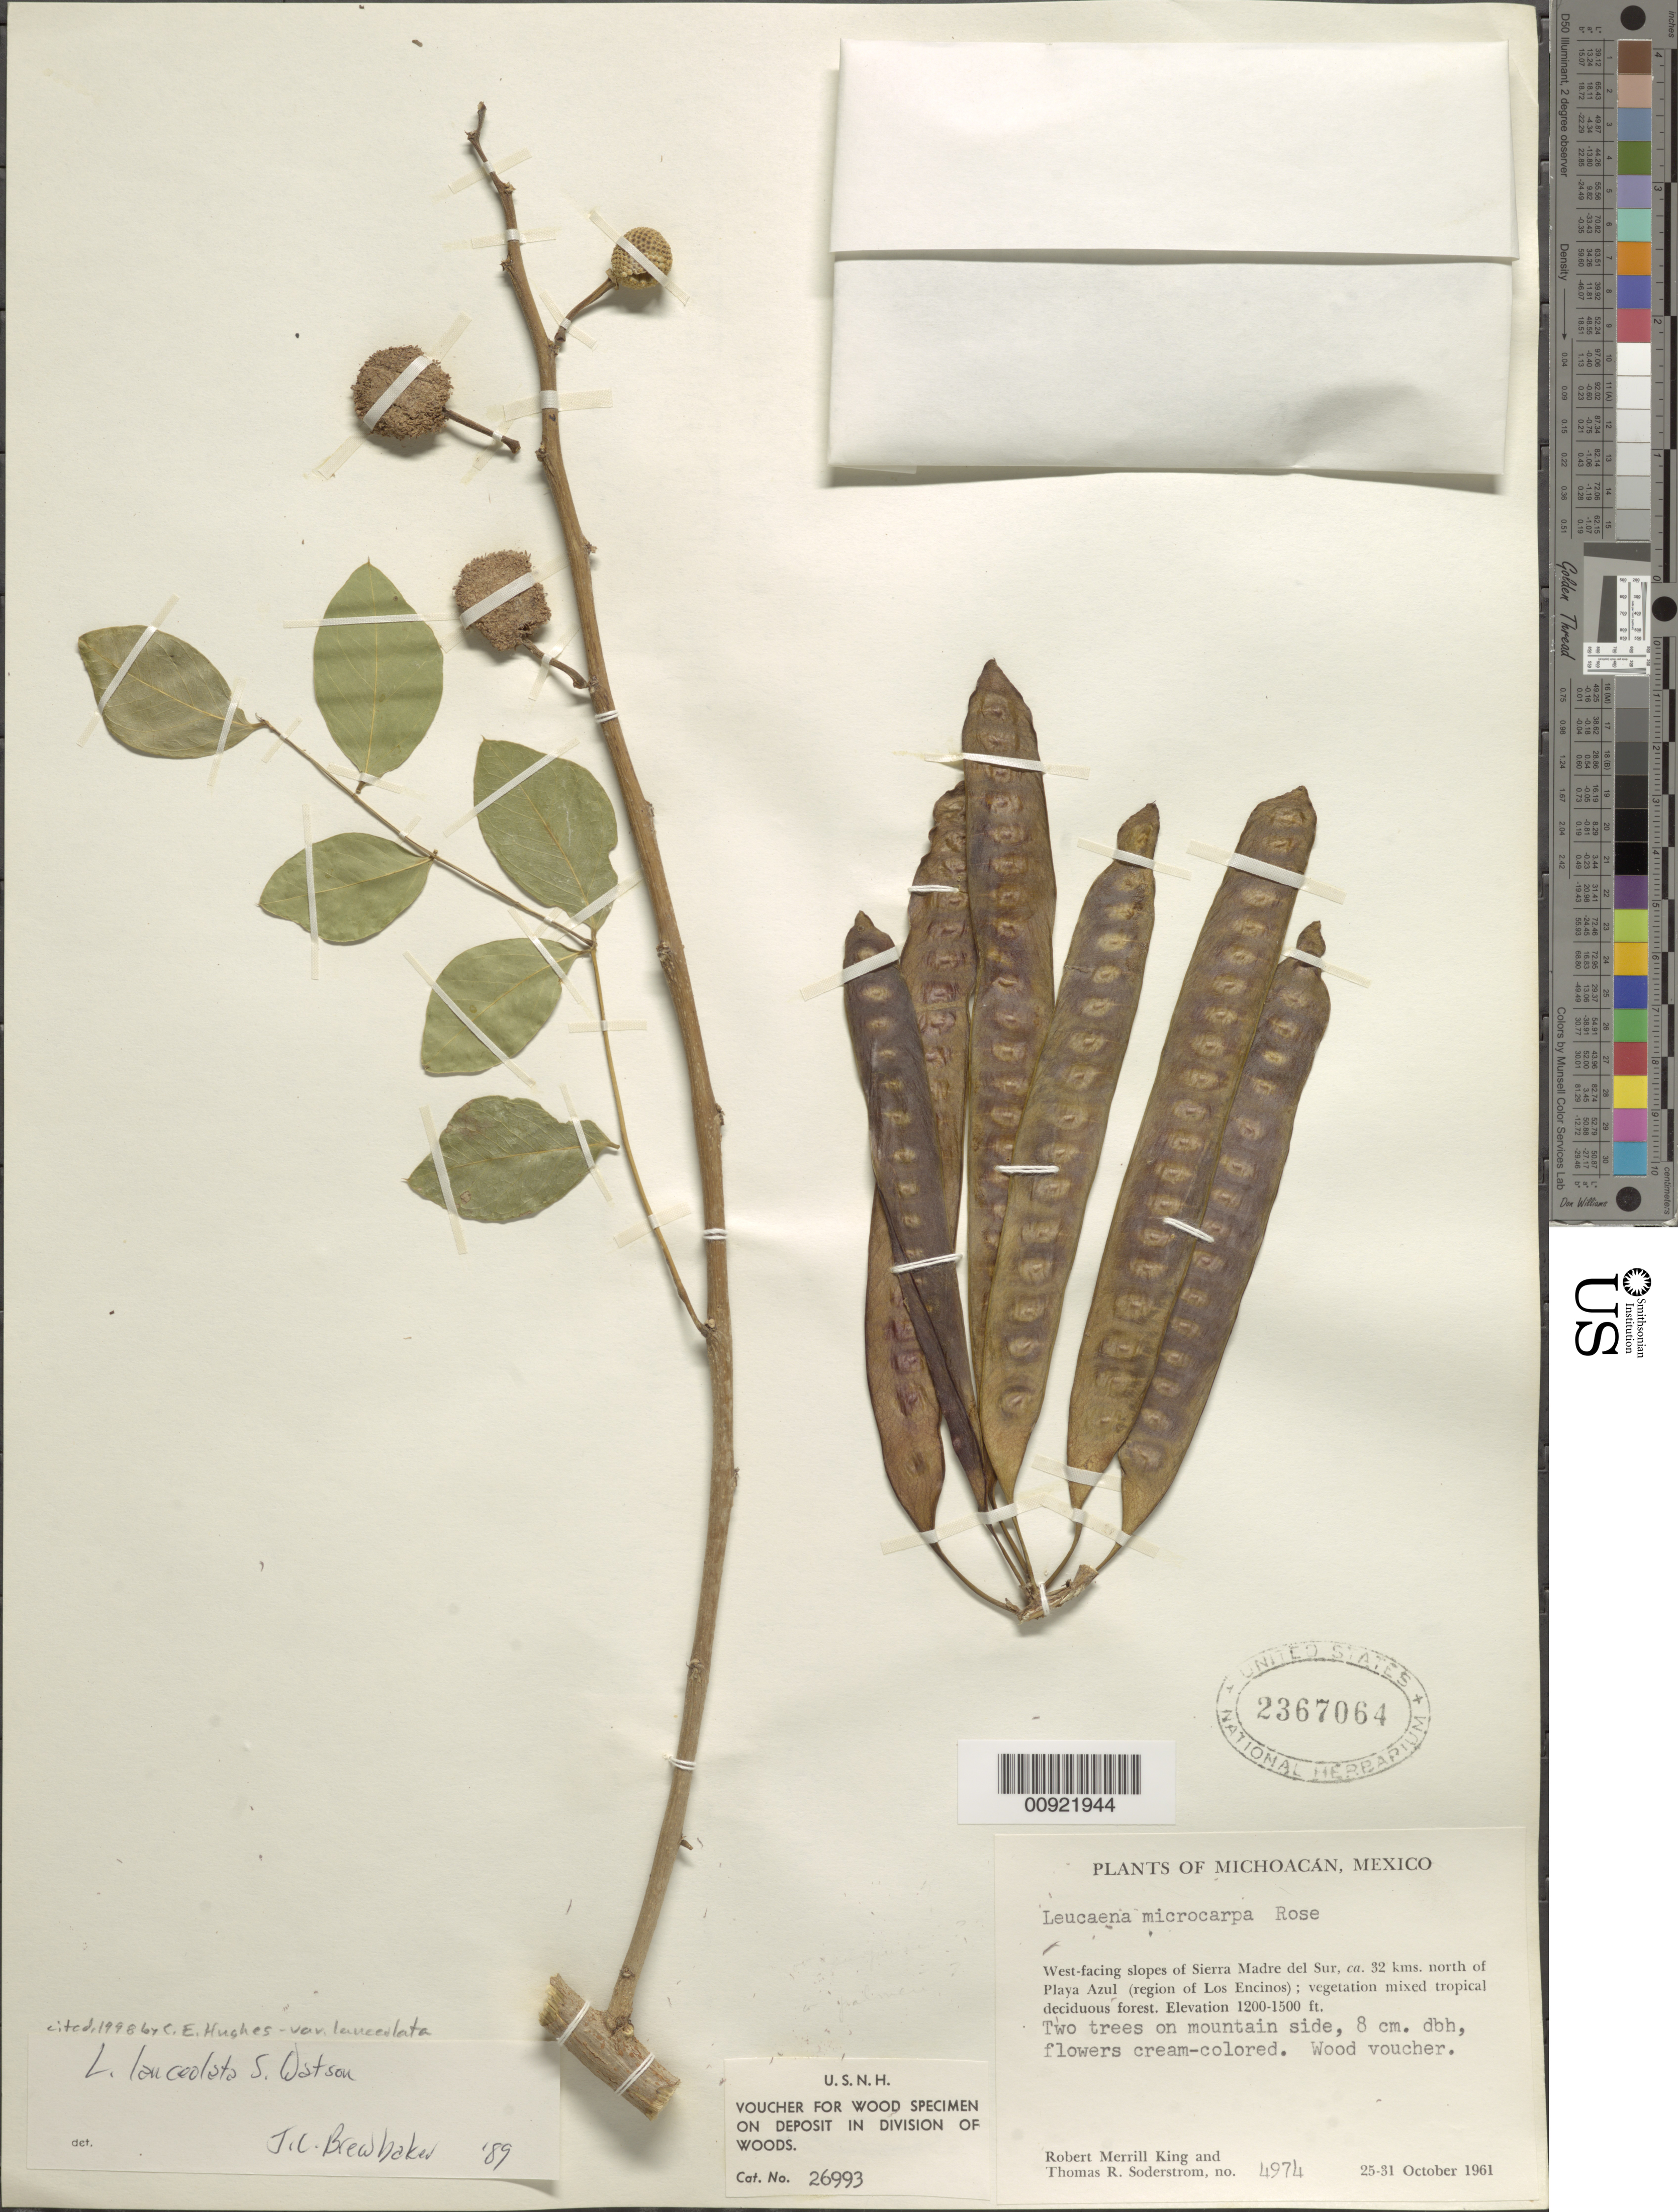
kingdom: Plantae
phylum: Tracheophyta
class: Magnoliopsida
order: Fabales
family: Fabaceae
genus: Leucaena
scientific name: Leucaena lanceolata var. lanceolata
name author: S. Watson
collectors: R. M. King & T. R. Soderstrom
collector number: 4974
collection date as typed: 25 Oct 1961 to 31 Oct 1961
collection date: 1961-10-25/1961-10-31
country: Mexico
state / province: Michoacán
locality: West-facing slopes of Sierra Madre del Sur, ca. 32 km. north of Playa Azul (region of Los Encinos).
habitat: Vegetation mixed tropical deciduous forest. On mountain side.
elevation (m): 366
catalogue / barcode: US 2367064